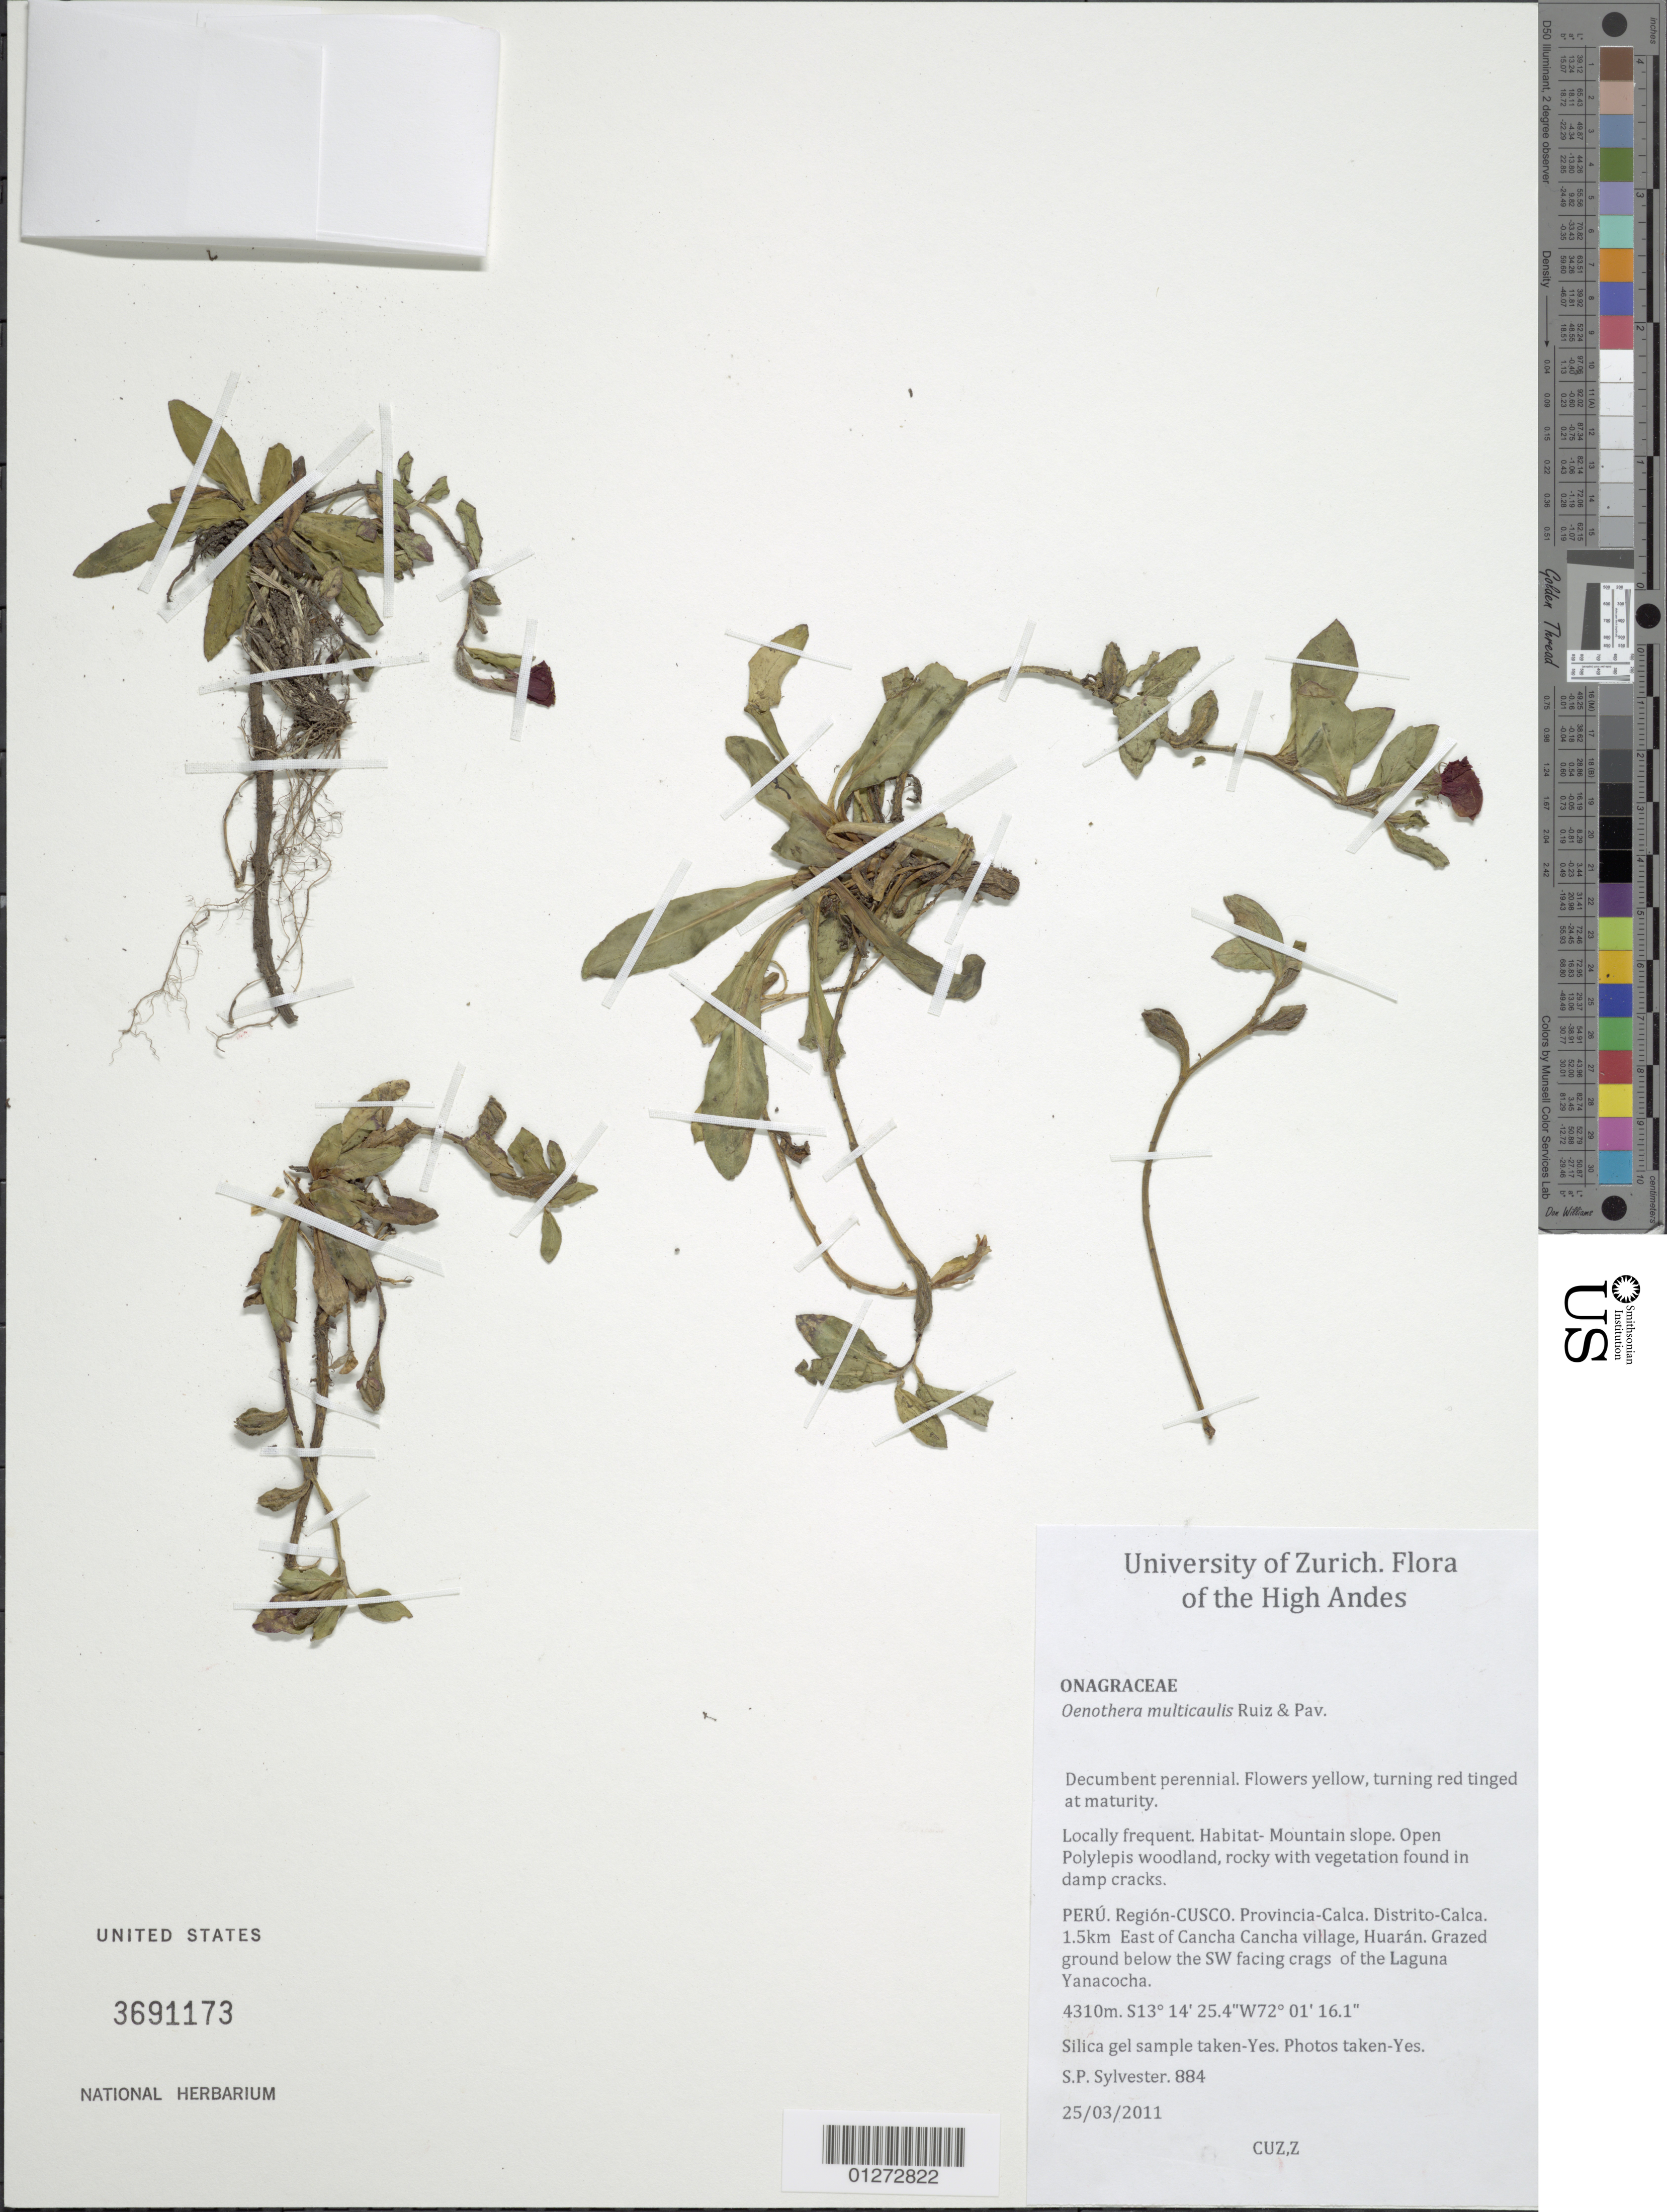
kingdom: Plantae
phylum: Tracheophyta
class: Magnoliopsida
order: Myrtales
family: Onagraceae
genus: Oenothera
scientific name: Oenothera multicaulis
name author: Ruiz & Pav.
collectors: S. P. Sylvester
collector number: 884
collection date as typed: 25/03/2011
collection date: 2011-03-25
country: Peru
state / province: Cusco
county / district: Calca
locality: East of Cancha Cancha village, Huaran, below the SW facing crags of the laguna Yanococha.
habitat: Mountain slope, open woodland, rocky with vegetation found in damp cracks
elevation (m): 4310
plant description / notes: DNA leaf sample in silica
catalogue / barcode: US 3691173